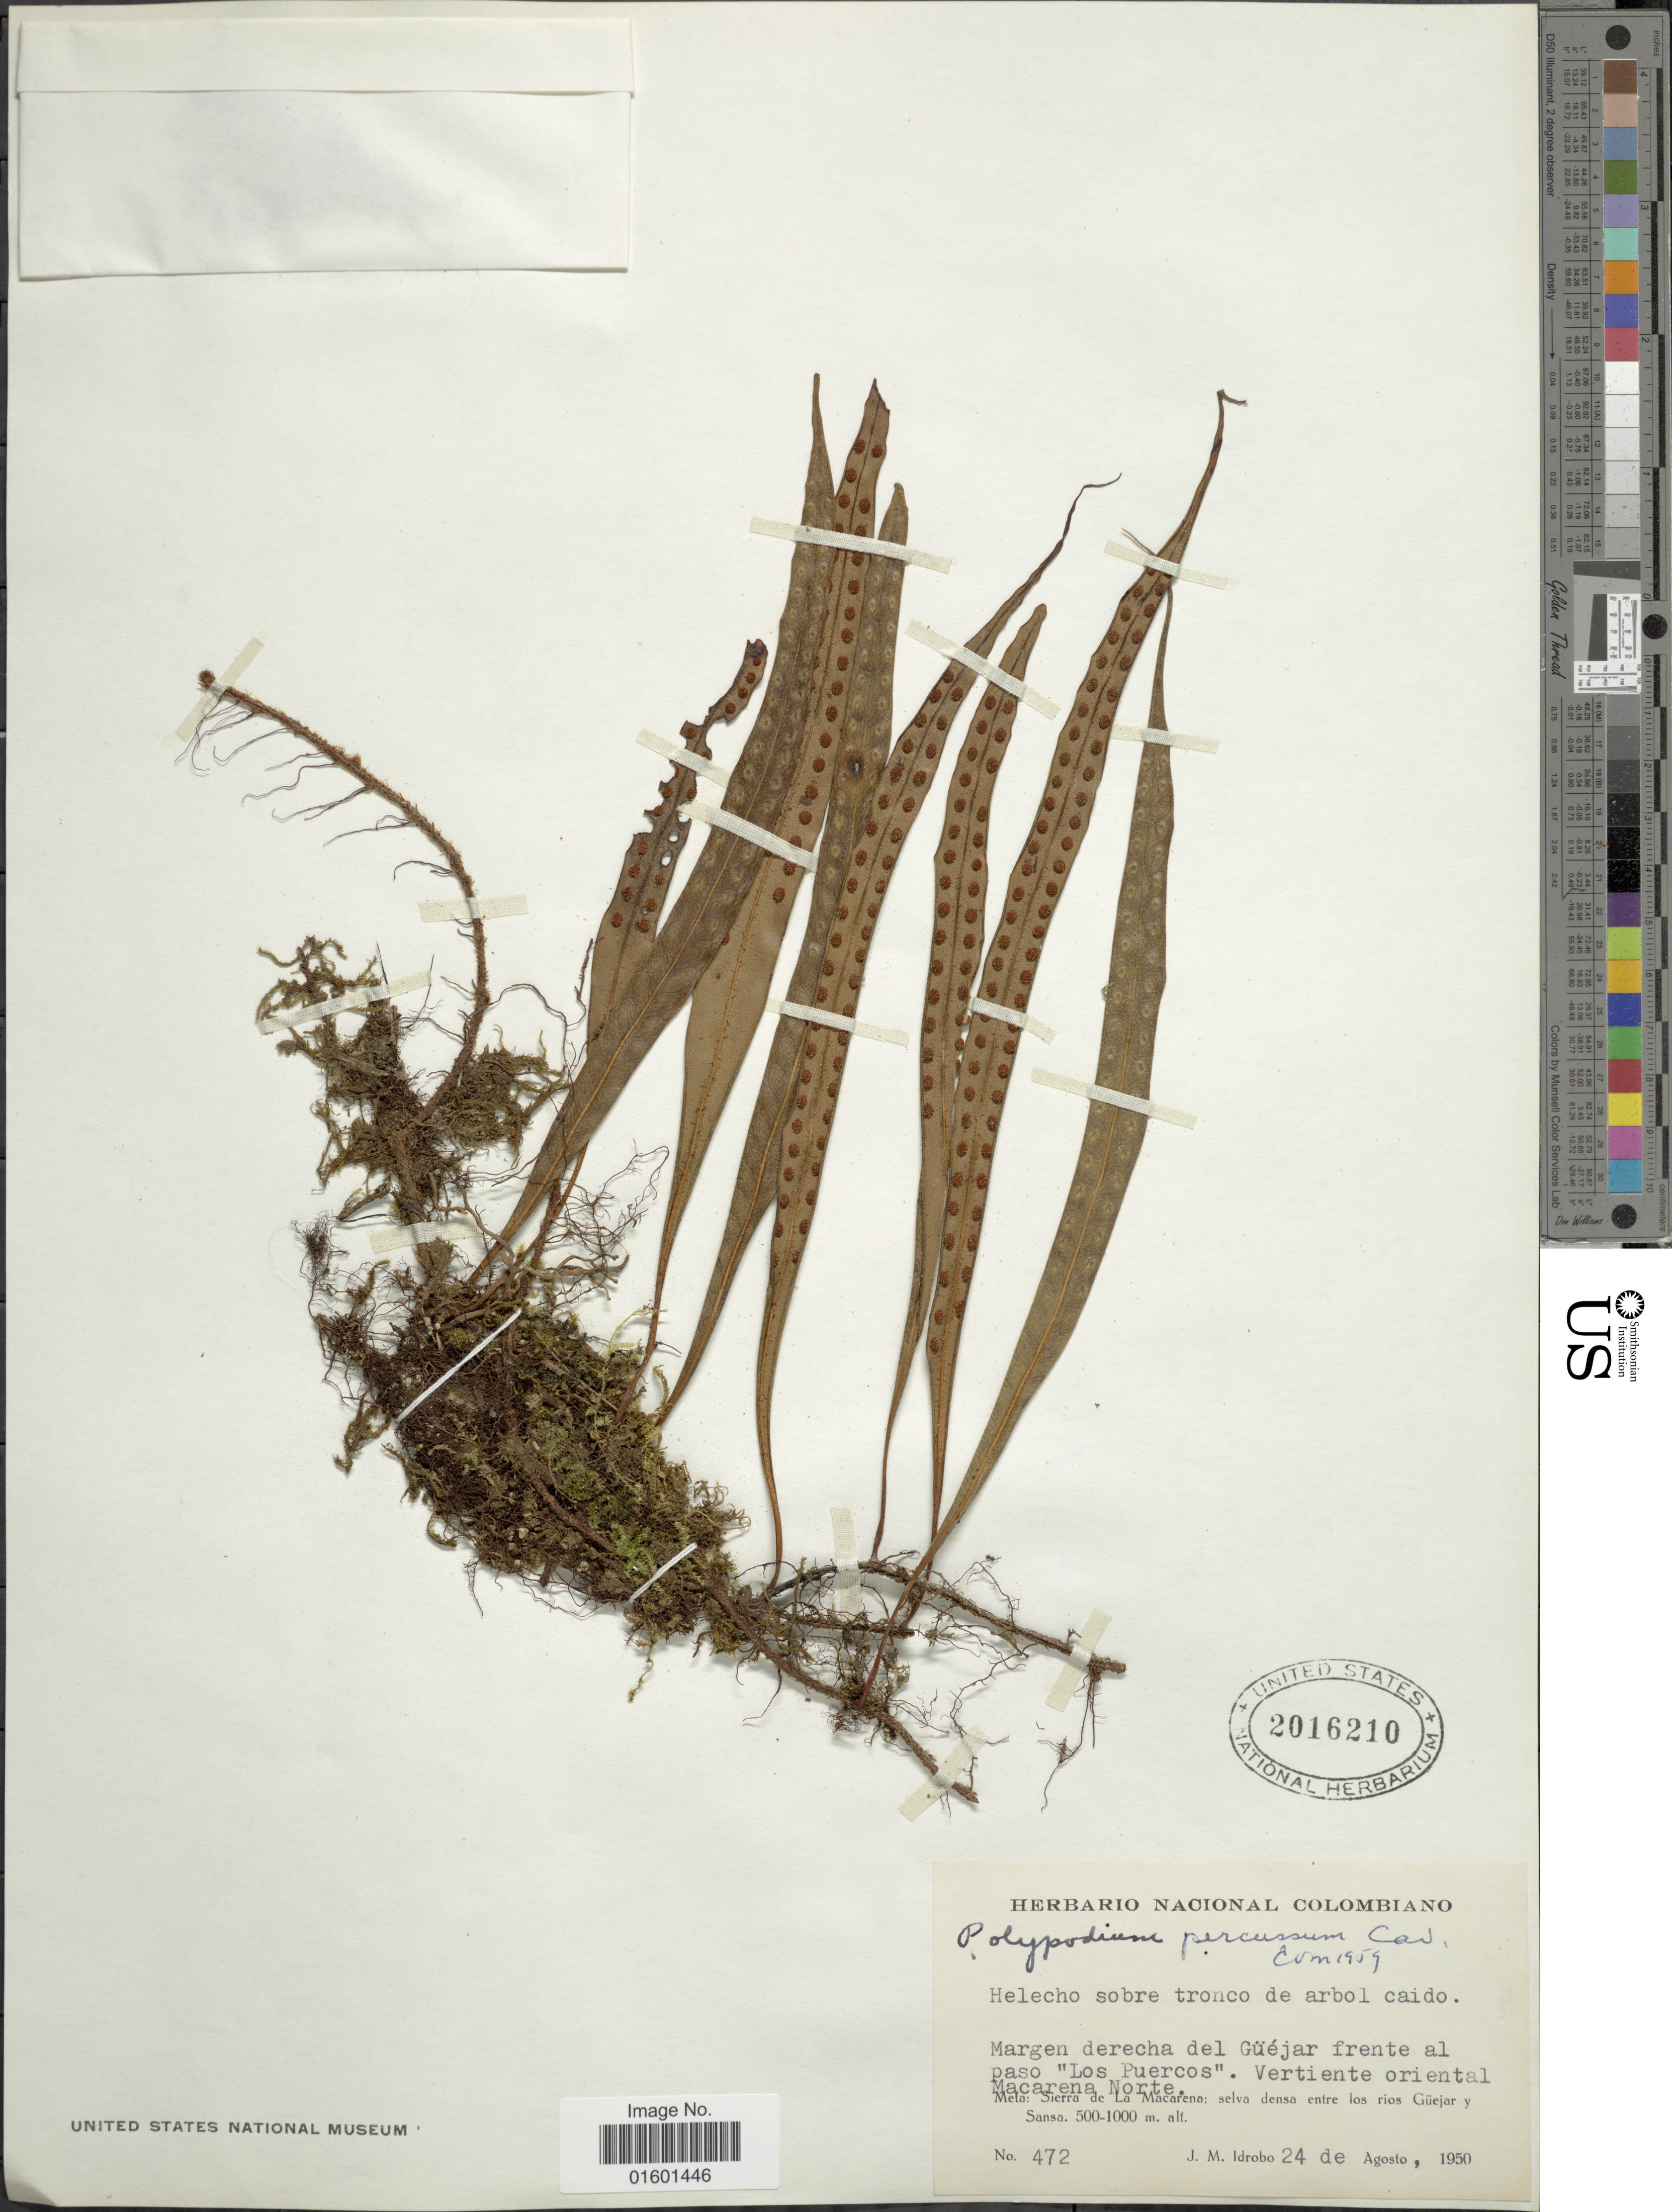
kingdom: Plantae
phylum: Tracheophyta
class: Polypodiopsida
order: Polypodiales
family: Polypodiaceae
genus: Microgramma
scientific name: Microgramma percussa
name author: (Cav.) de la Sota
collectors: J. M. Idrobo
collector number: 472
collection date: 1950-08-24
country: Colombia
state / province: Meta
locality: Margen derecha del Guejar frente al paso "Los Puercos". Vertiente oriental Macarena Norte. Sierra de La Macarena: selva densa entre los rios Guejar y Sansa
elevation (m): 500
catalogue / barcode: US 2016210